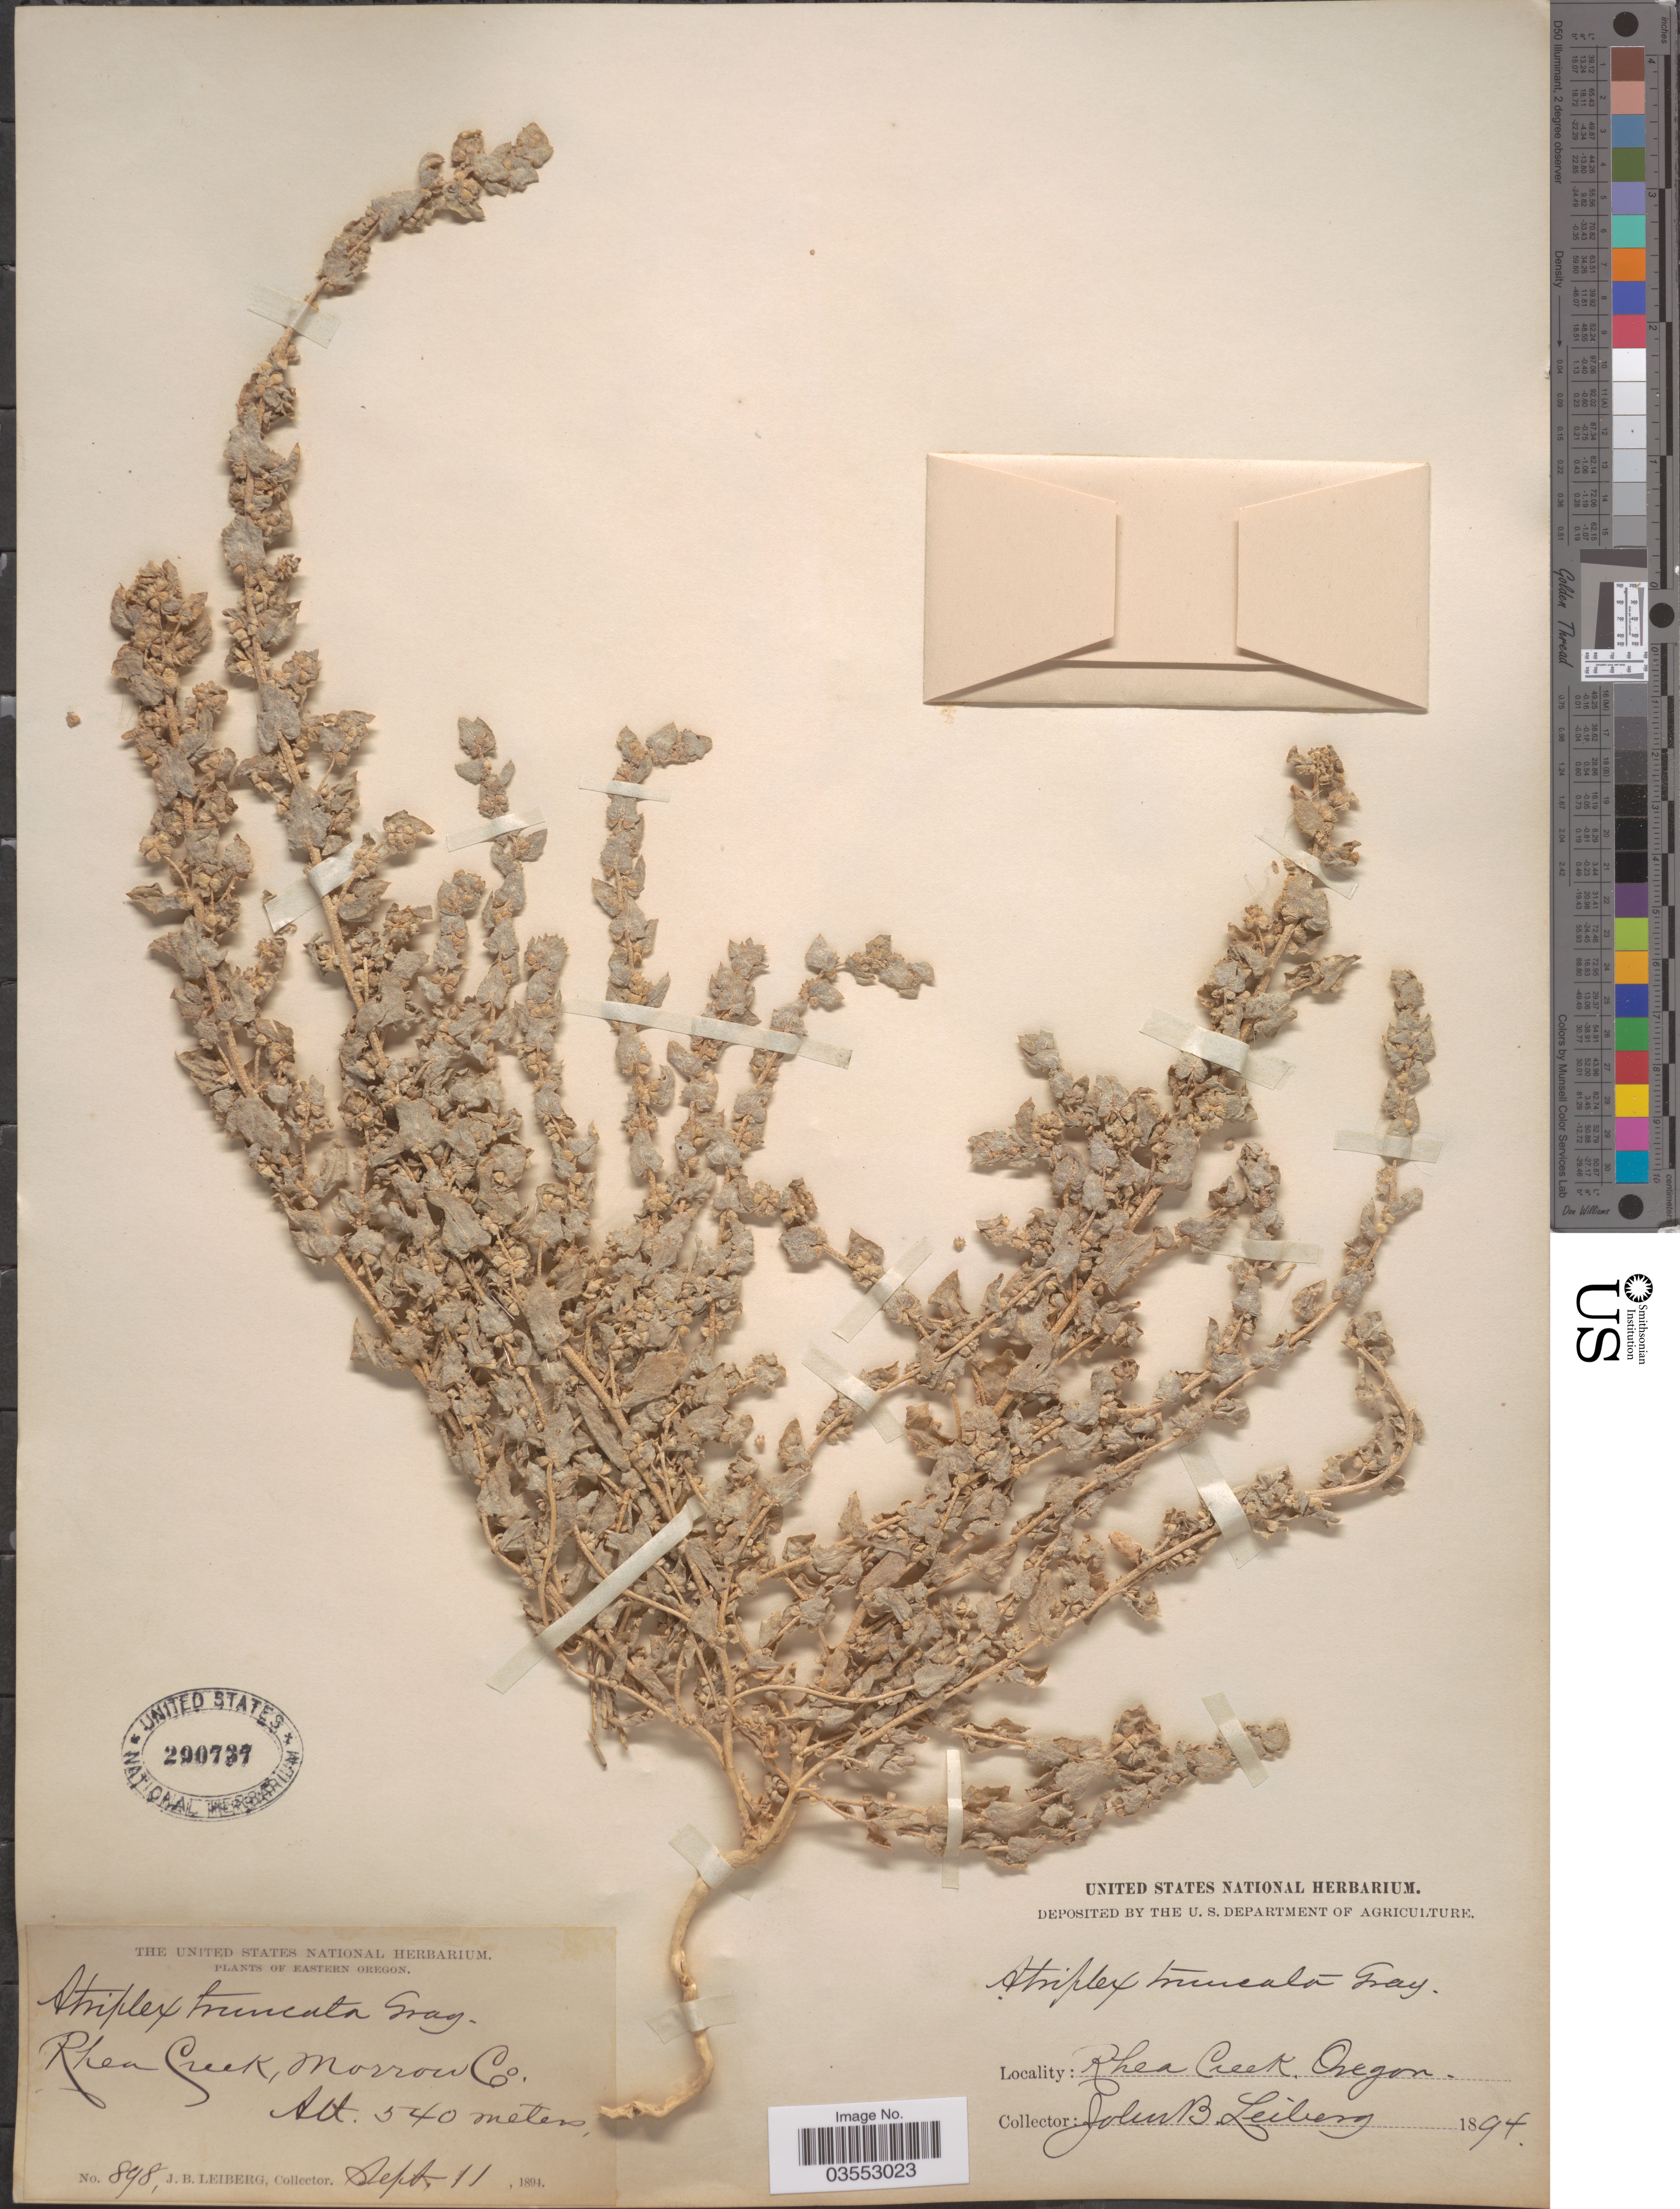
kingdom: Plantae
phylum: Tracheophyta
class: Magnoliopsida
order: Caryophyllales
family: Amaranthaceae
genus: Atriplex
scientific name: Atriplex truncata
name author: (Torr. ex S. Watson) A. Gray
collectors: J. B. Leiberg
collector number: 898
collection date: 1894-09-11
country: United States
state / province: Oregon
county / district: Morrow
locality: Eastern Oregon. Rhea Creek, Morrow Co.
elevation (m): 540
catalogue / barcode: US 200739